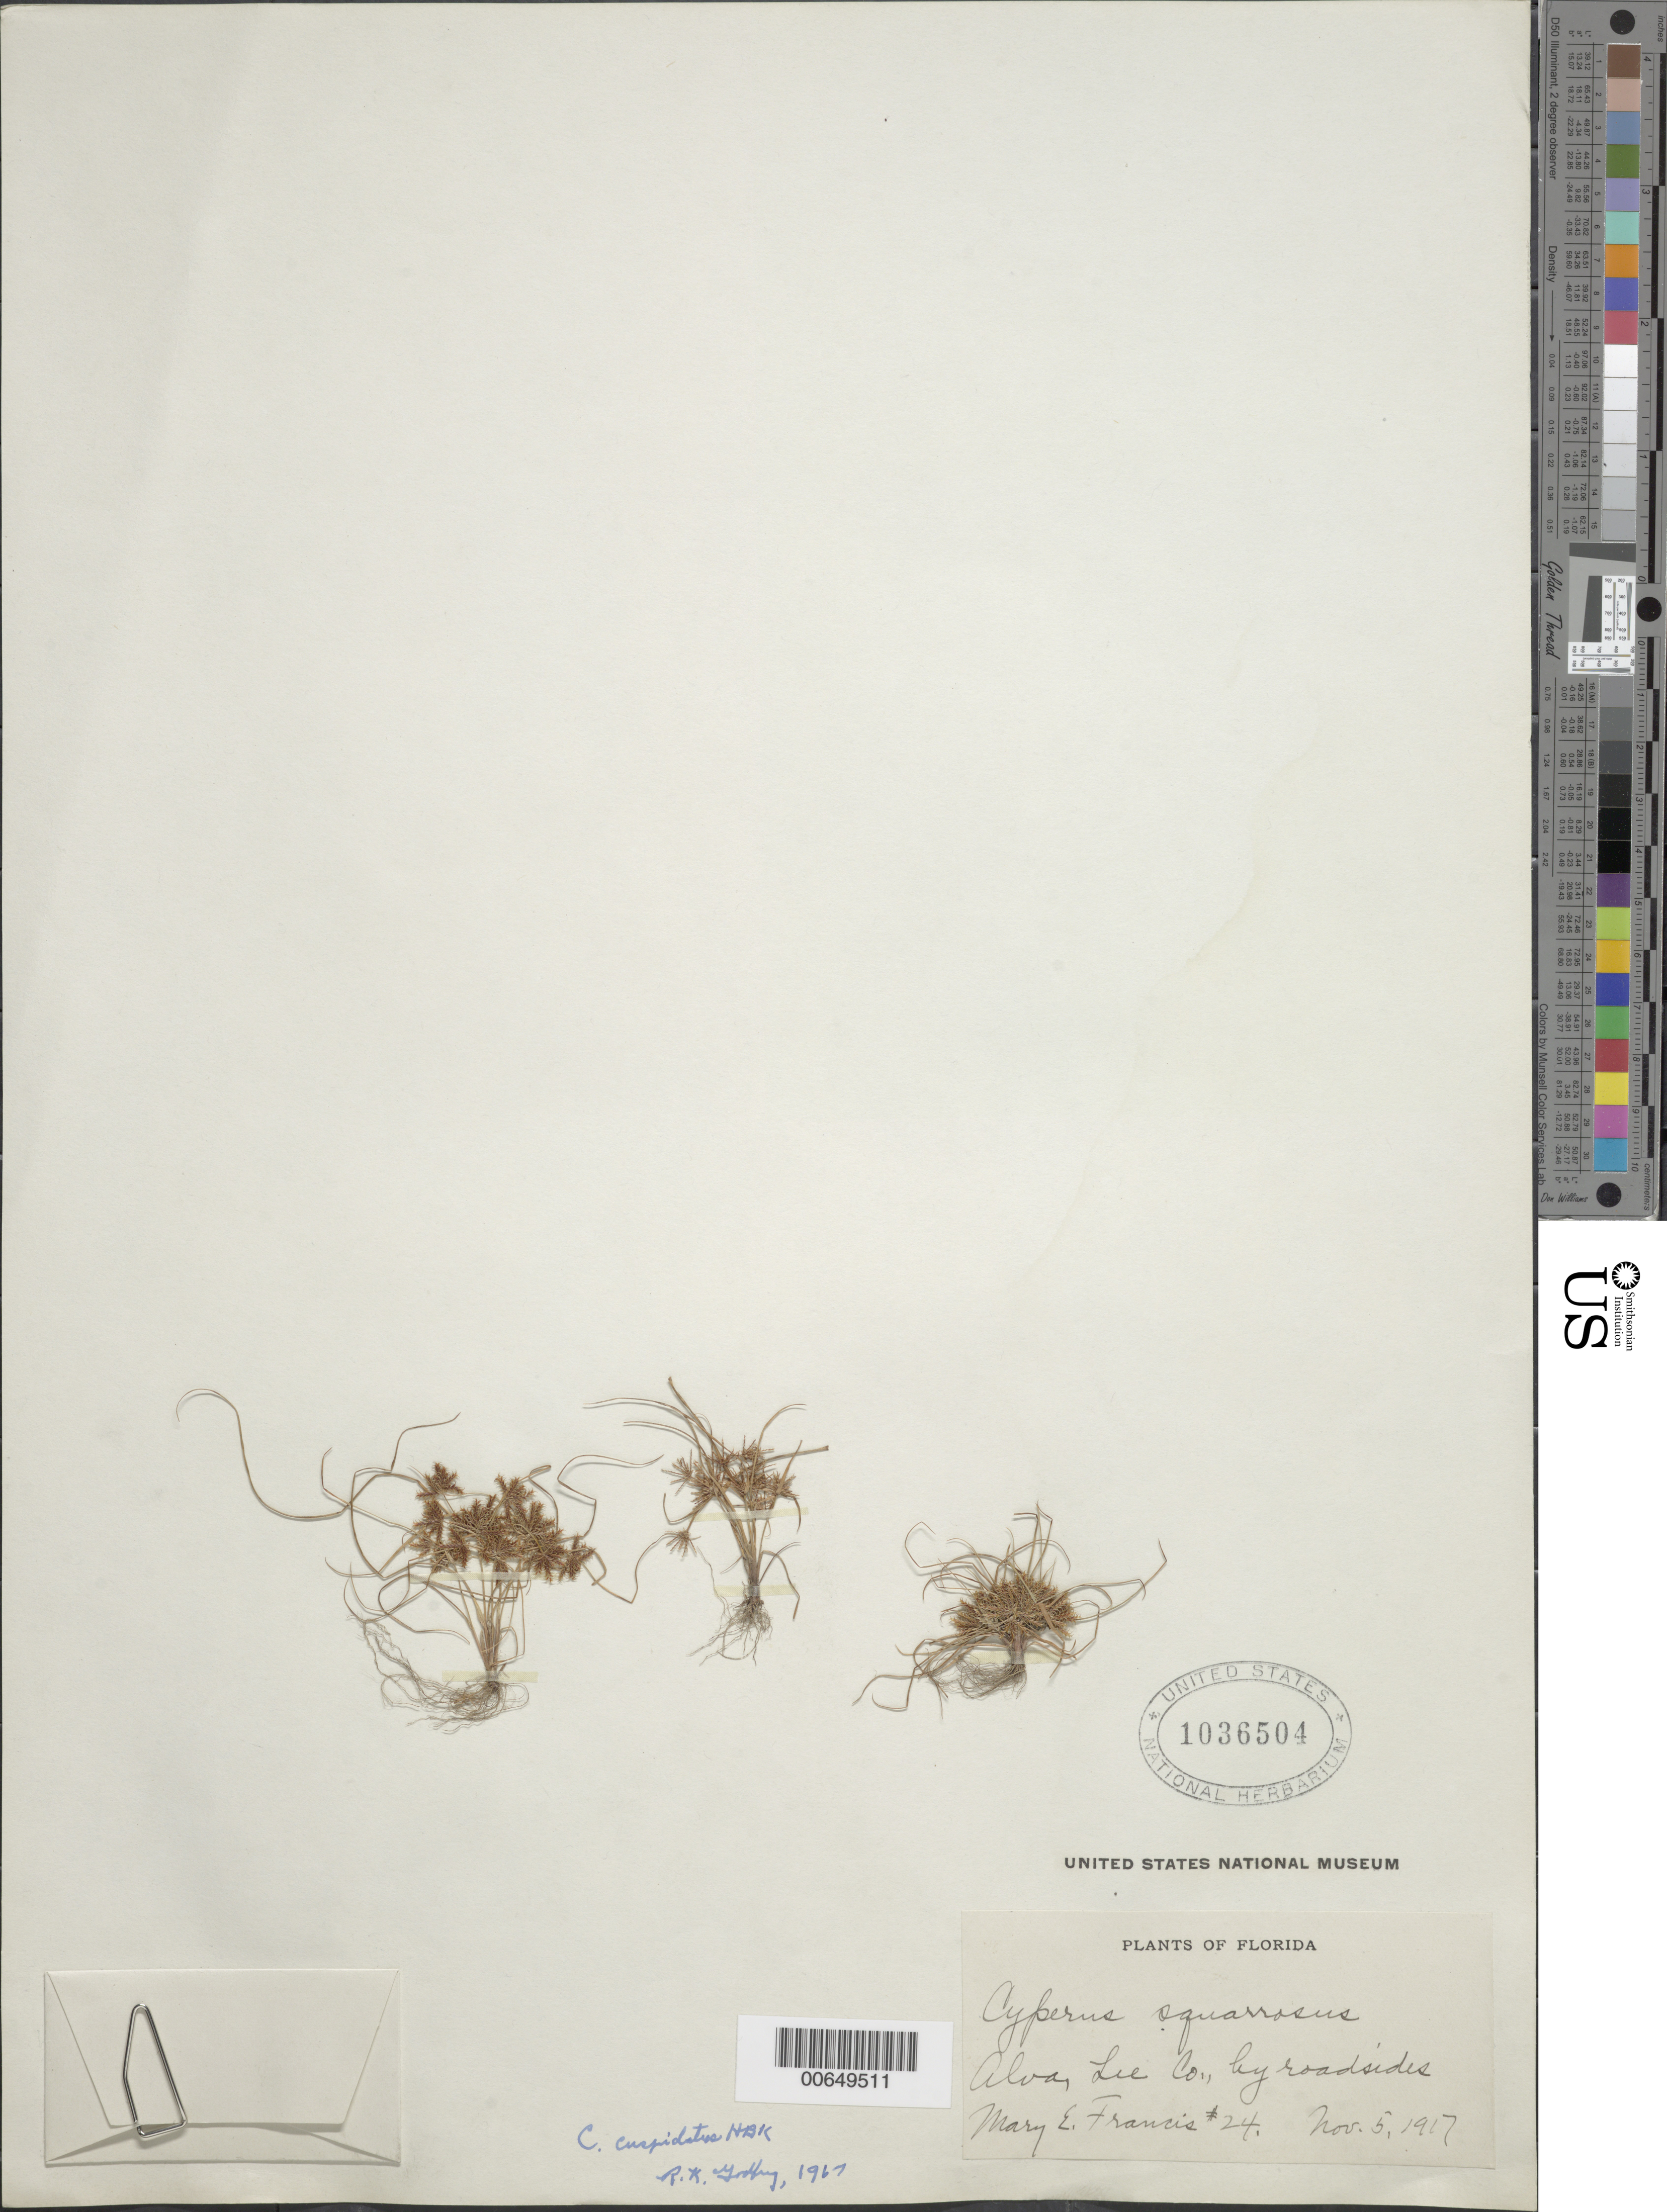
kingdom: Plantae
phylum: Tracheophyta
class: Liliopsida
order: Poales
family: Cyperaceae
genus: Cyperus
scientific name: Cyperus cuspidatus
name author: Kunth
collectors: M. E. Francis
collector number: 24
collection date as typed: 11 May 1917 or 05 Nov 1917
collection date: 1917-05-11 or 1917-11-05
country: United States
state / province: Florida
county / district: Lee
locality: Alva.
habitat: Dry roadside.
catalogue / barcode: US 1036504